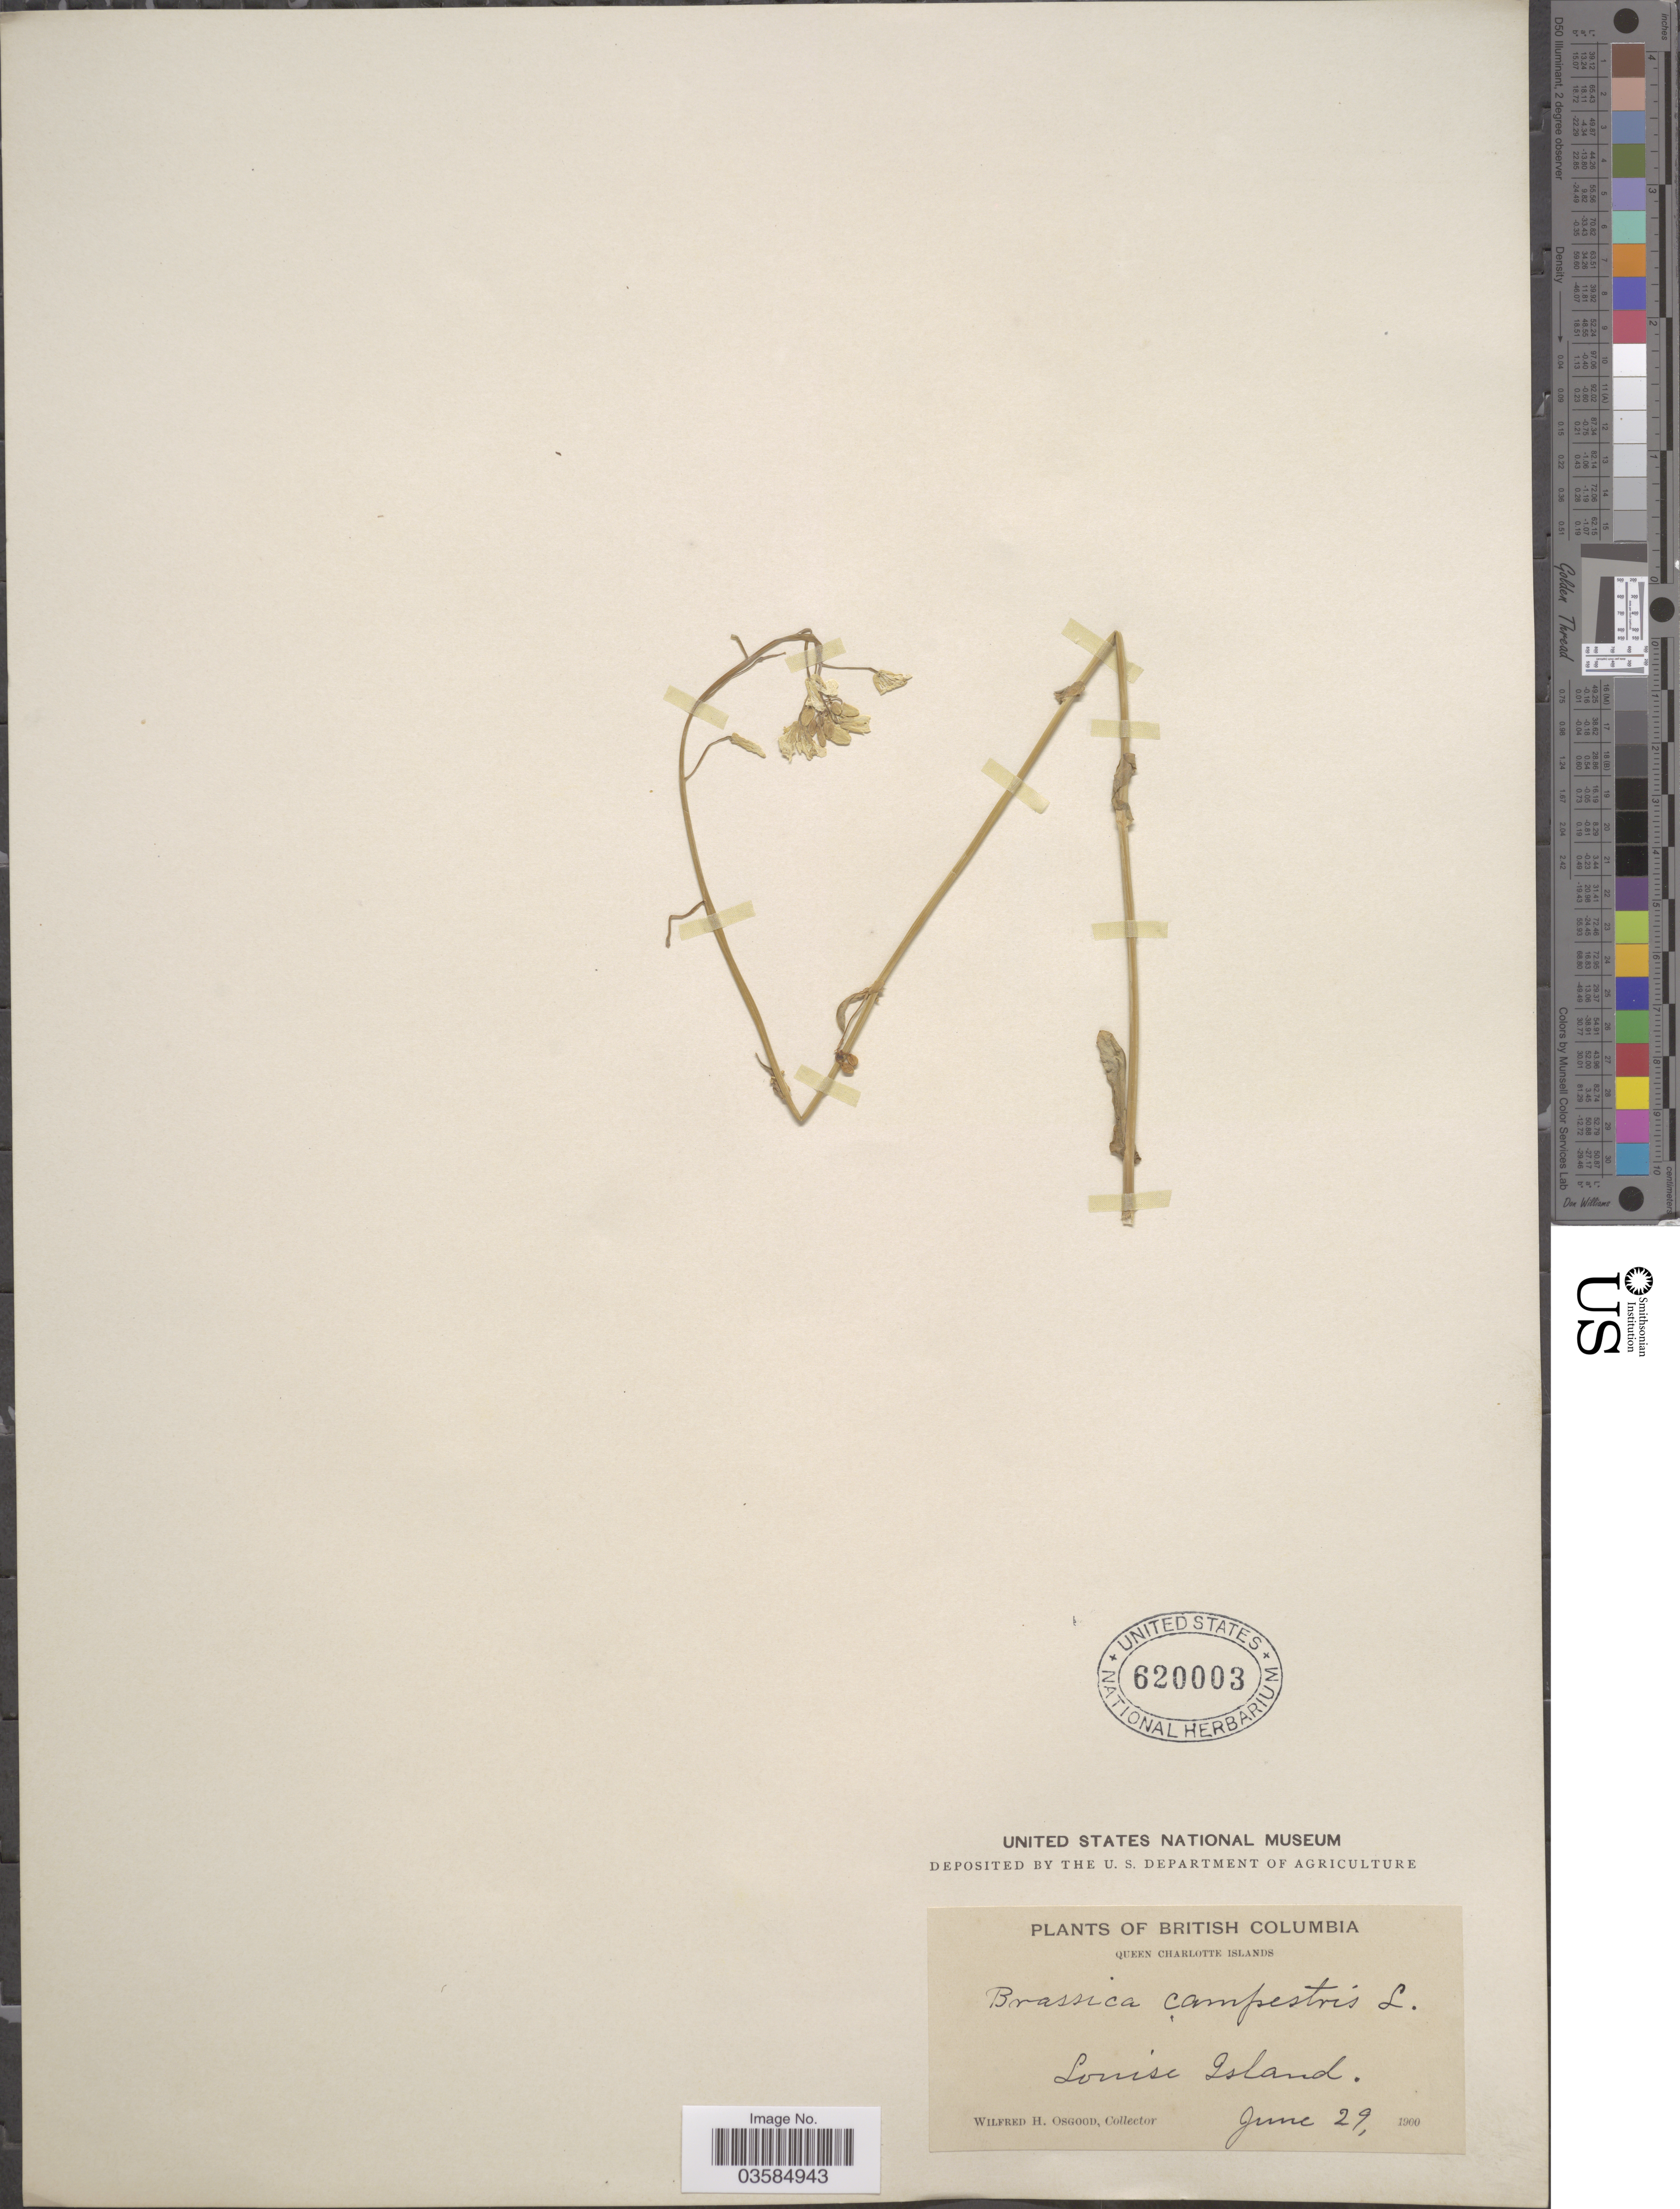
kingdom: Plantae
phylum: Tracheophyta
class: Magnoliopsida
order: Brassicales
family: Brassicaceae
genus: Brassica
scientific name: Brassica campestris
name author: L.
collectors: W. Osgood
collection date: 1900-06-29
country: Canada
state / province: British Columbia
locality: Queen Charlotte Islands. Louise Island.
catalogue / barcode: US 620003